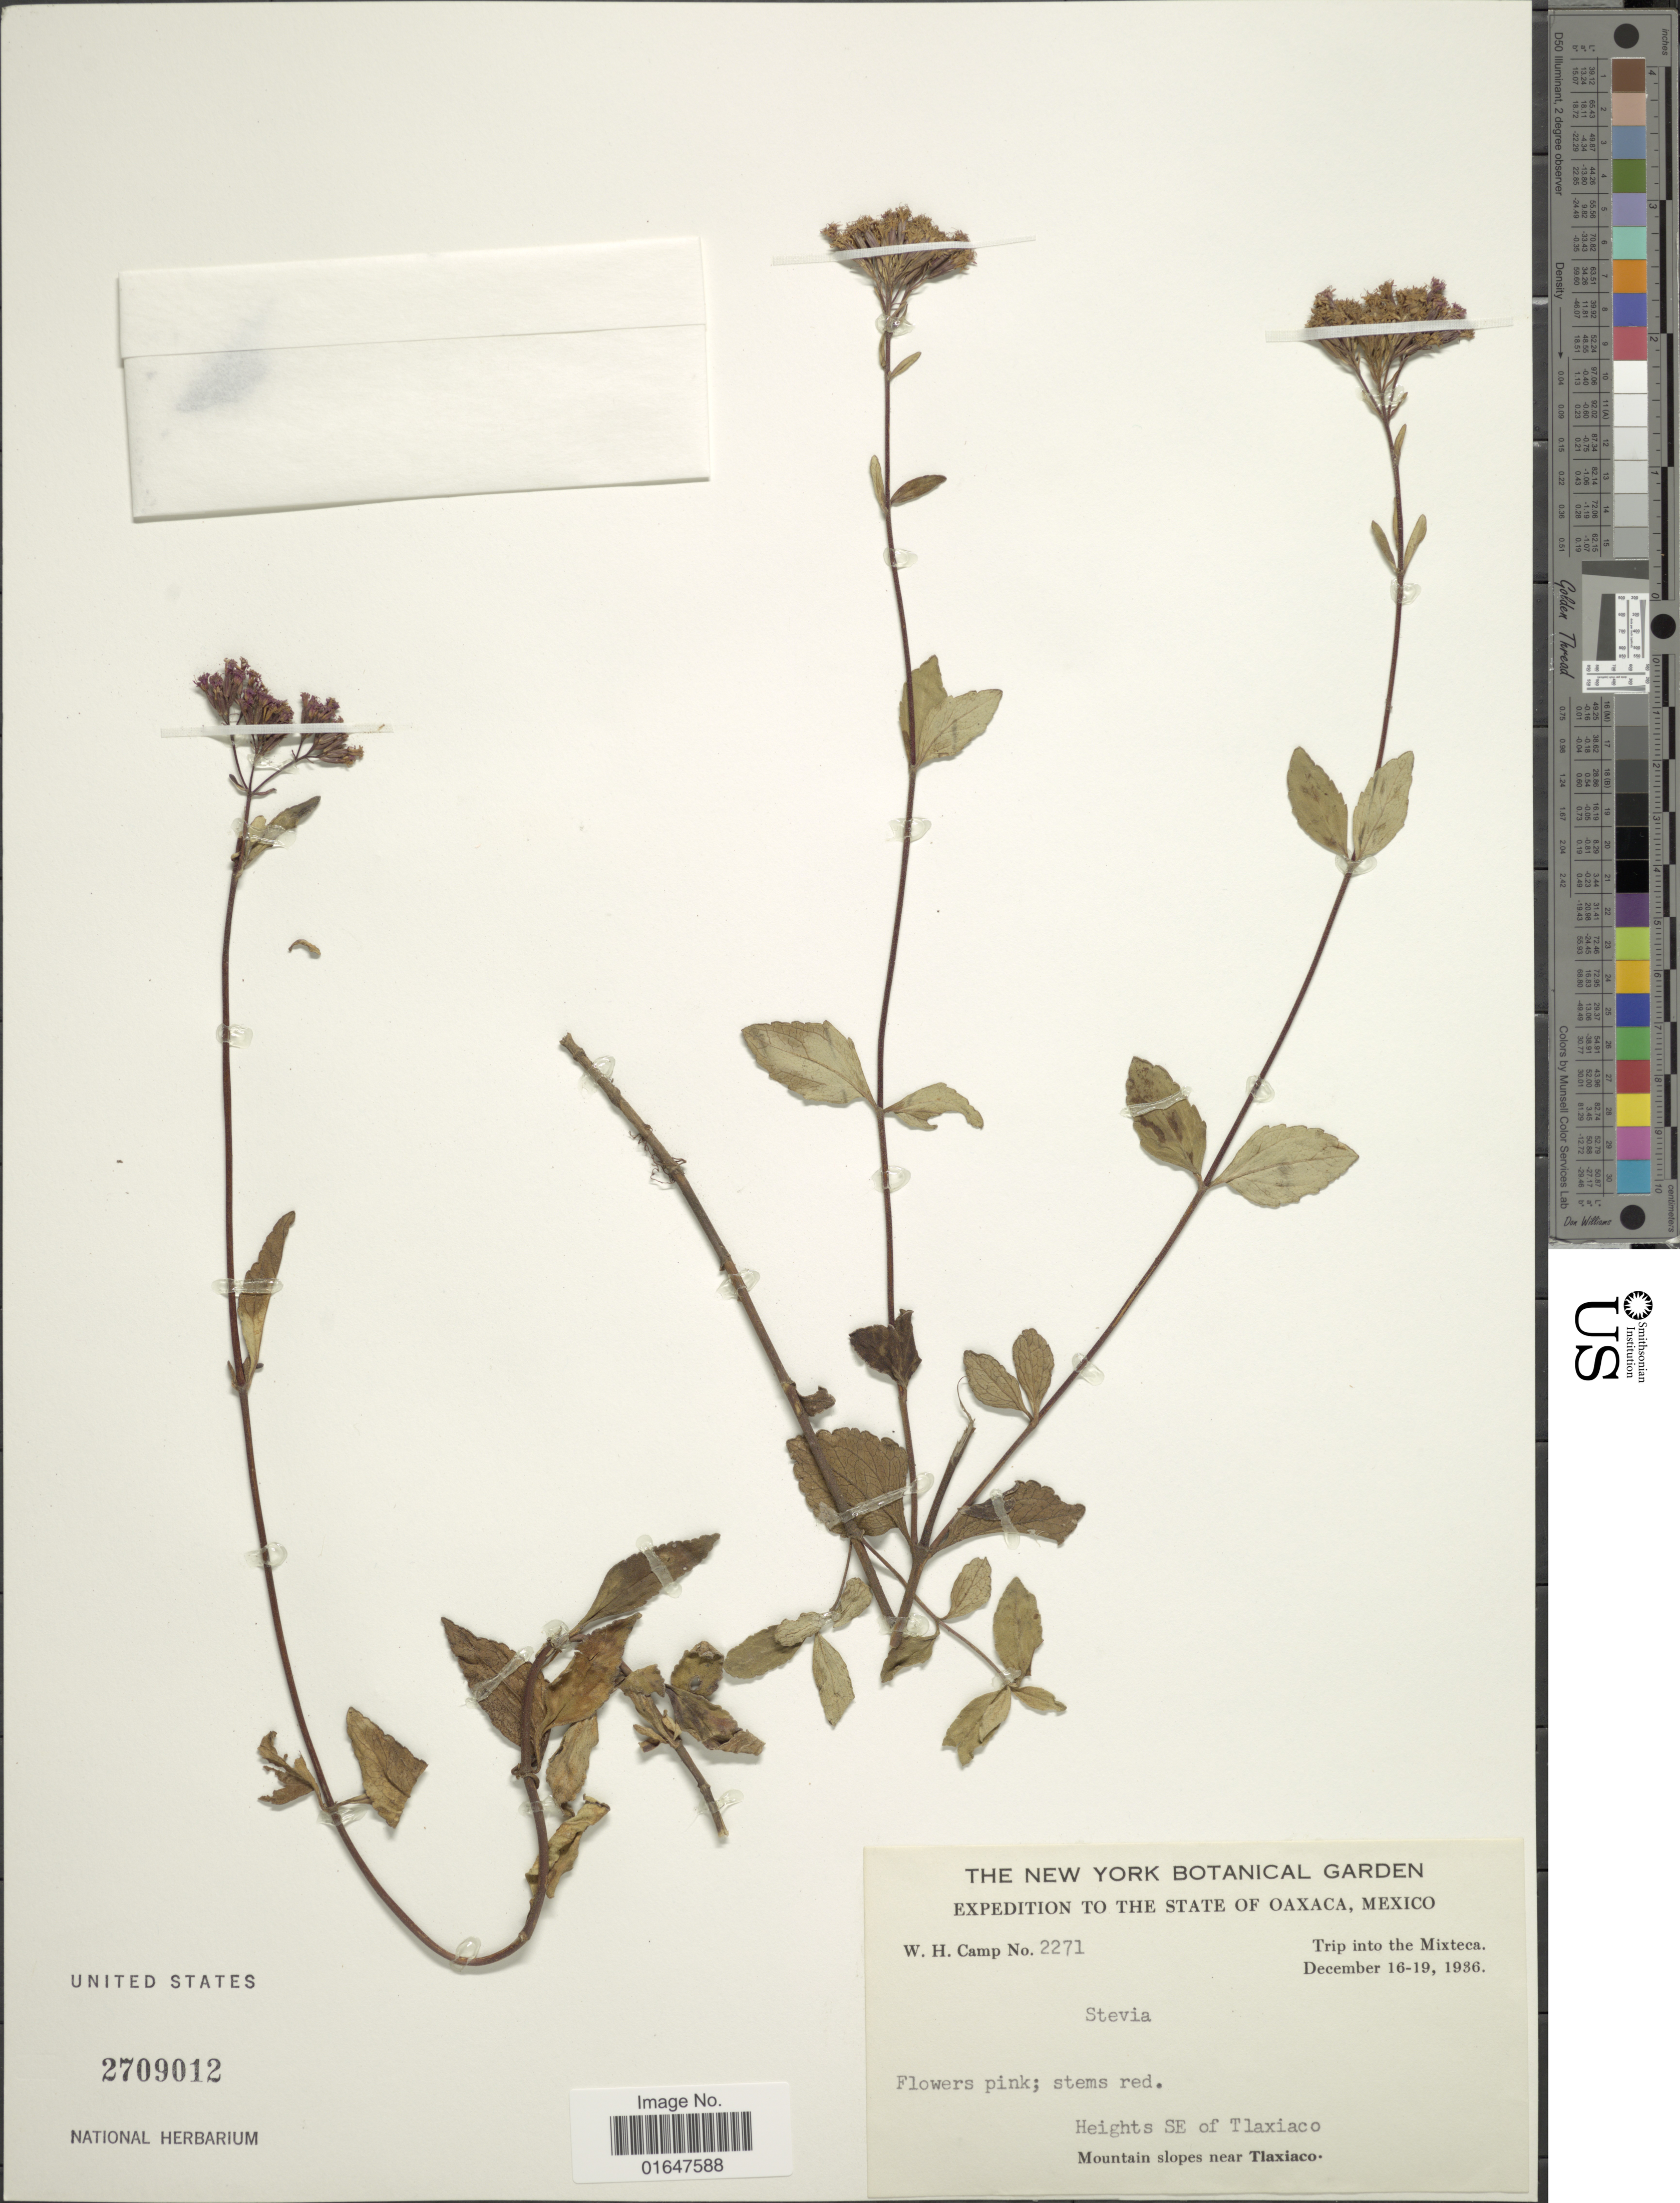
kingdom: Plantae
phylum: Tracheophyta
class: Magnoliopsida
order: Asterales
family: Asteraceae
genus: Stevia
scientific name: Stevia sp.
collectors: W. H. Camp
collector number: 2271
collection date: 1936-12-16/1936-12-19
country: Mexico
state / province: Oaxaca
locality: Mixteca, SE of Tlaxiaco, Mountains slopes near Tllaxiaco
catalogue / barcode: US 2709012